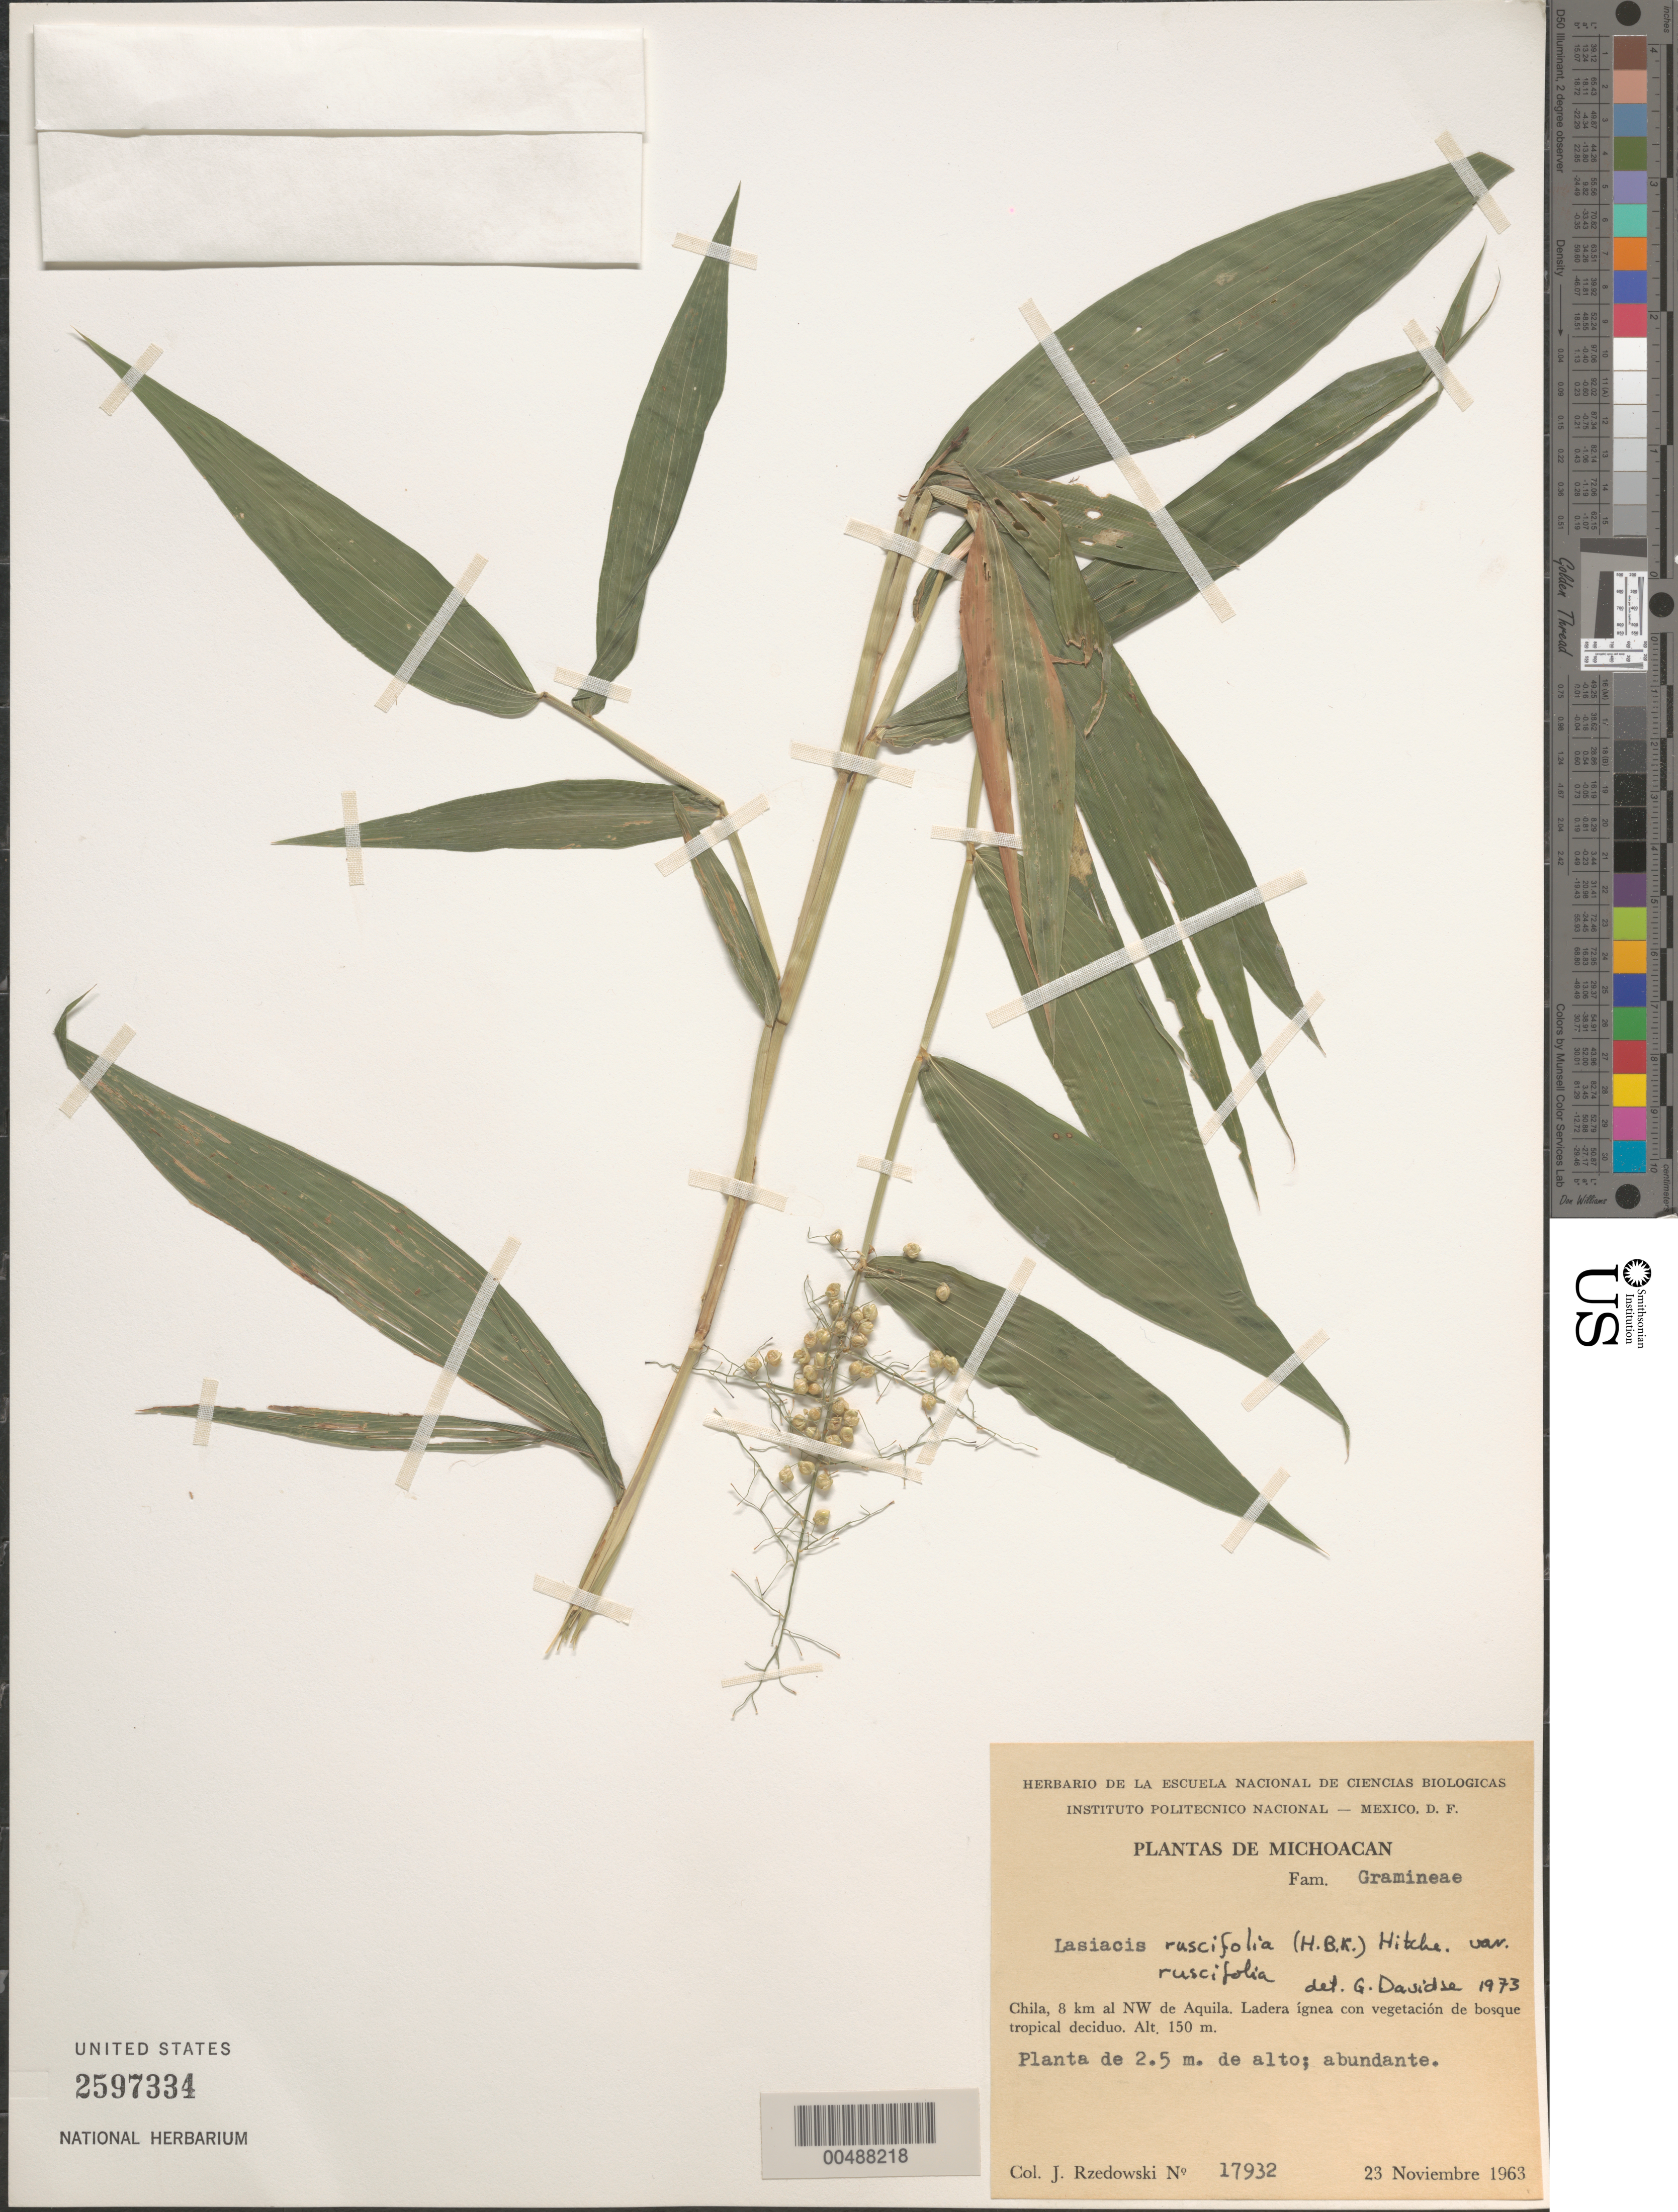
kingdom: Plantae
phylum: Tracheophyta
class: Liliopsida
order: Poales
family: Poaceae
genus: Lasiacis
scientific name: Lasiacis ruscifolia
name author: (Kunth) Hitchc.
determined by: Davidse, Gerrit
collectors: J. Rzedowski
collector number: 17932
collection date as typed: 23 Nov 1963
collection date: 1963-11-23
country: Mexico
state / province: Michoacán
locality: Chila, 8 km al NW de Aquila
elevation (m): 150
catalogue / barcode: US 2597334